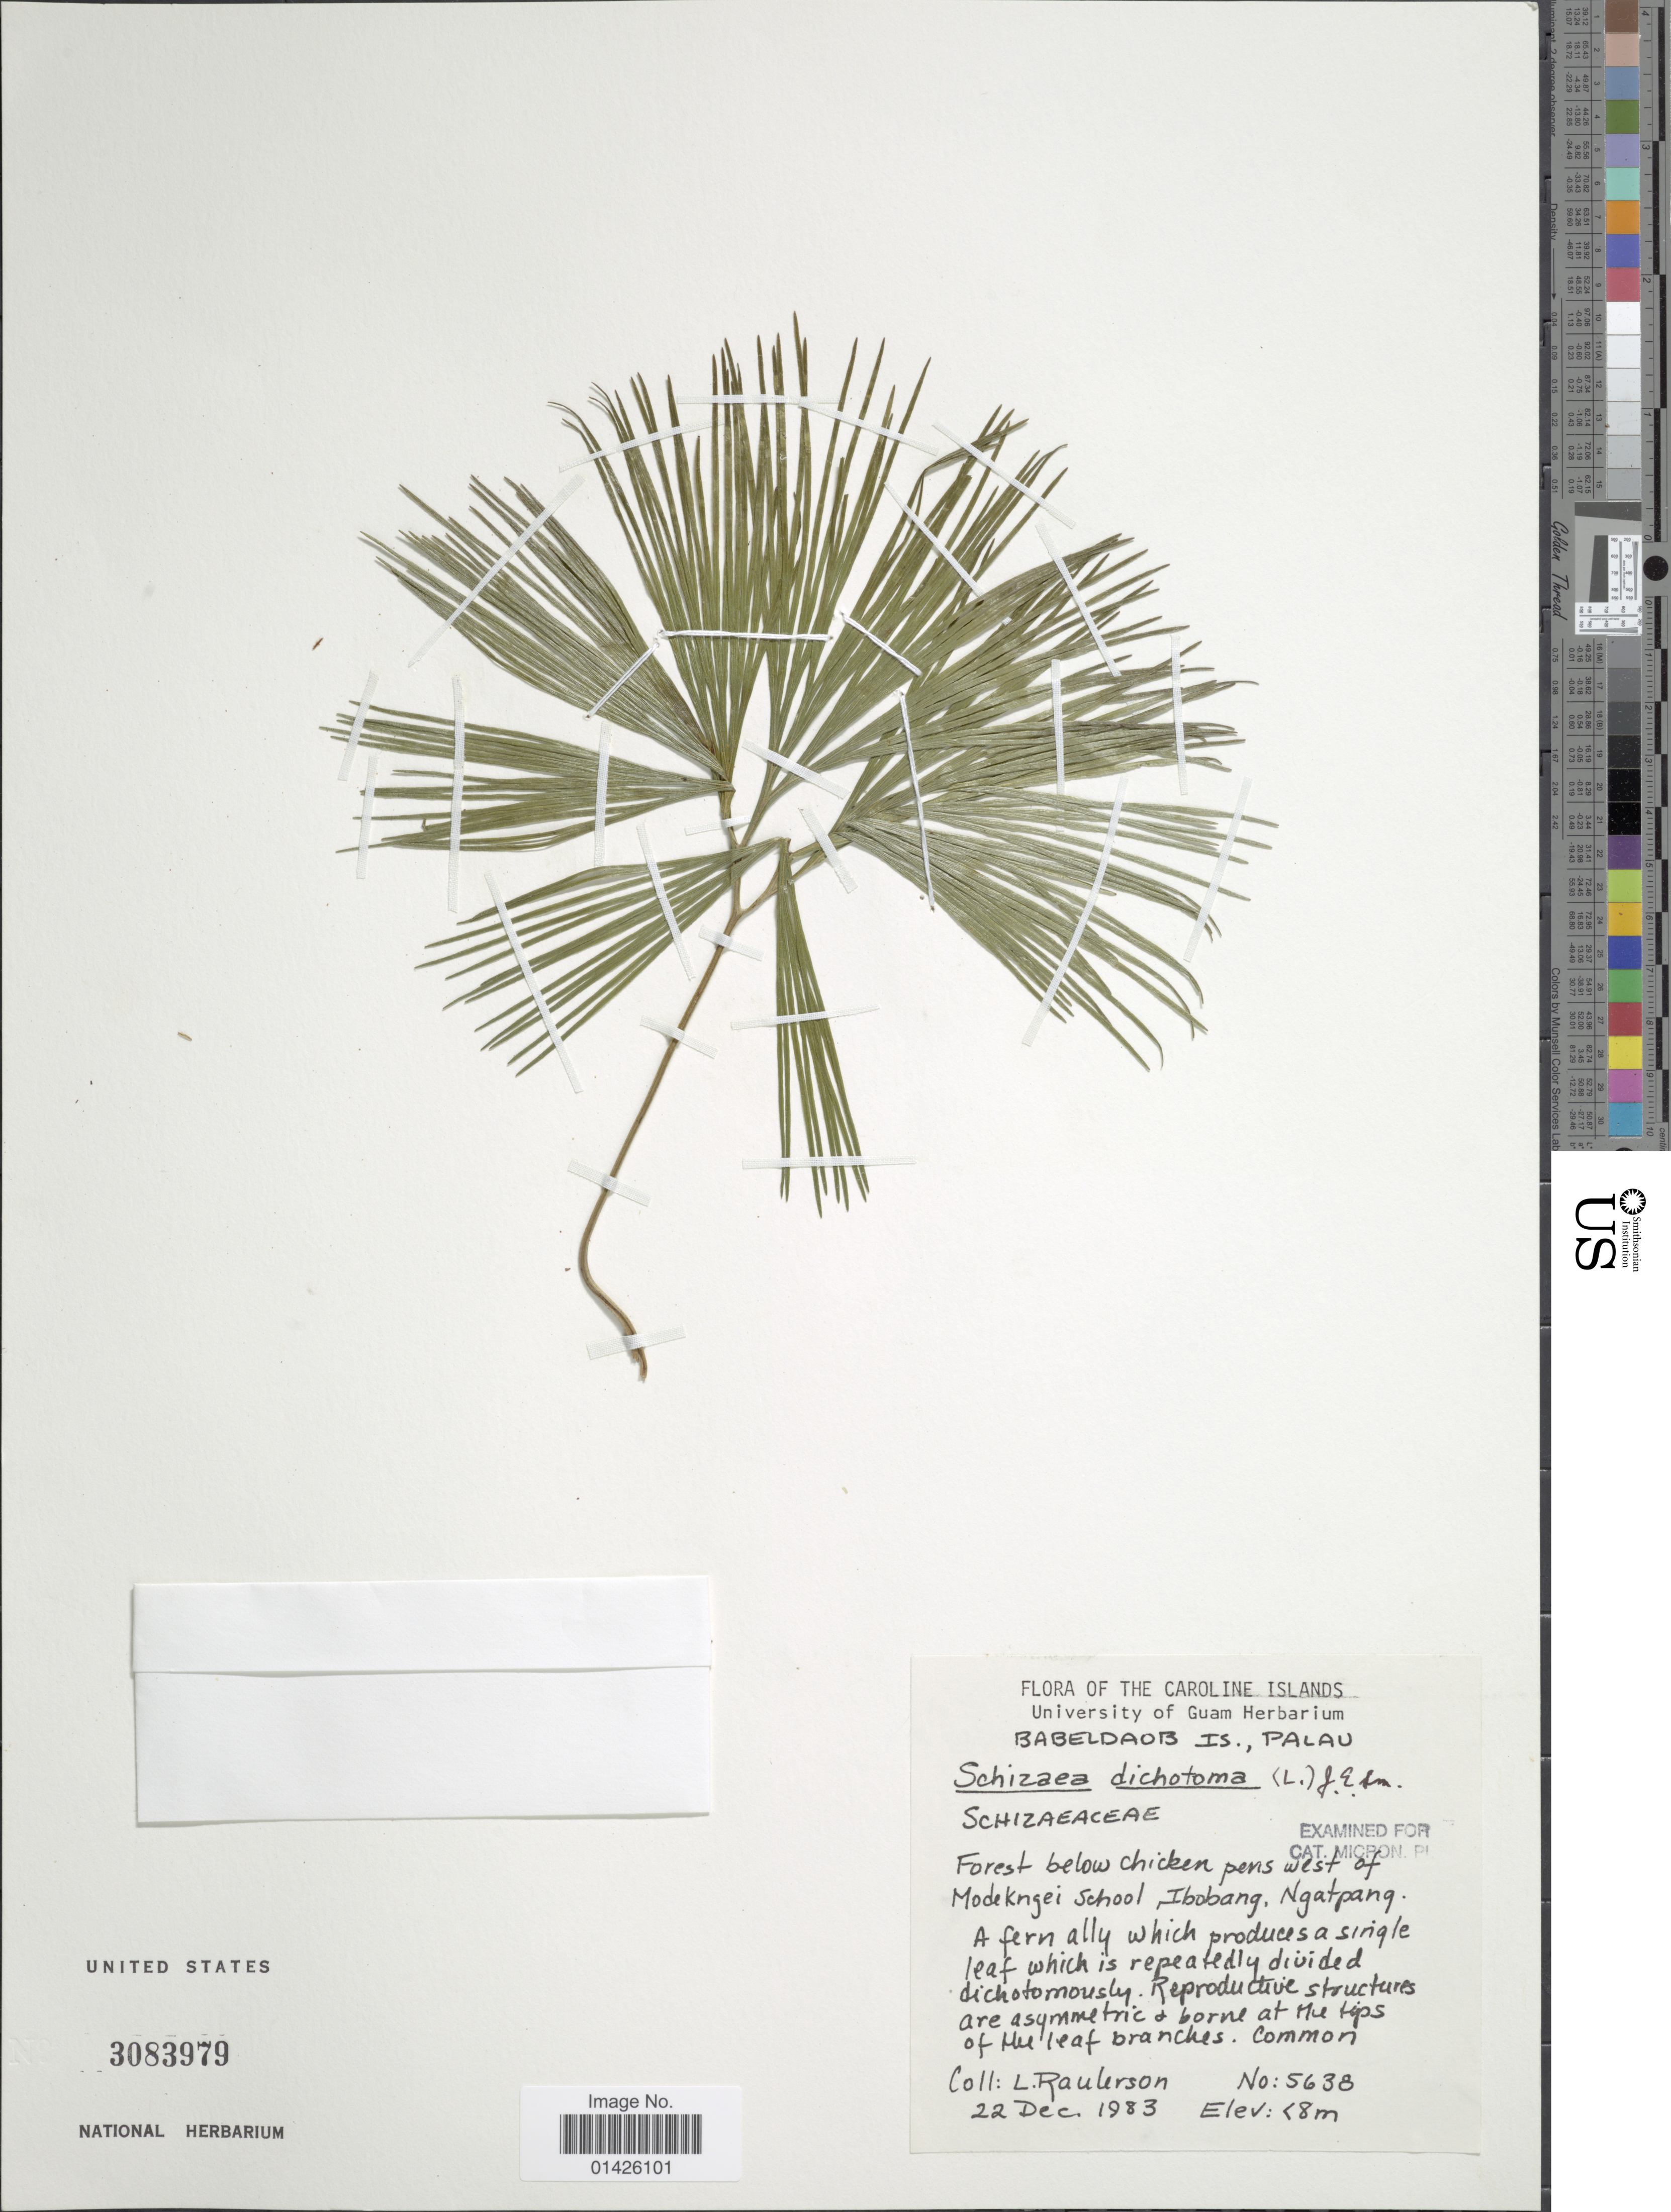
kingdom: Plantae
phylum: Tracheophyta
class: Polypodiopsida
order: Schizaeales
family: Schizaeaceae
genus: Schizaea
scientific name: Schizaea dichotoma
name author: (L.) J. Sm.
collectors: L. Raulerson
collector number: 5638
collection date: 1983-12-22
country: Palau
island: Babeldaob [Babelthuap]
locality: The Caroline Islands, Babeldaob Is., Palau, Forest below chicken pen west of ModekngeiSchool, Ibobang, Ngatpang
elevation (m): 8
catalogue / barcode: US 3083979